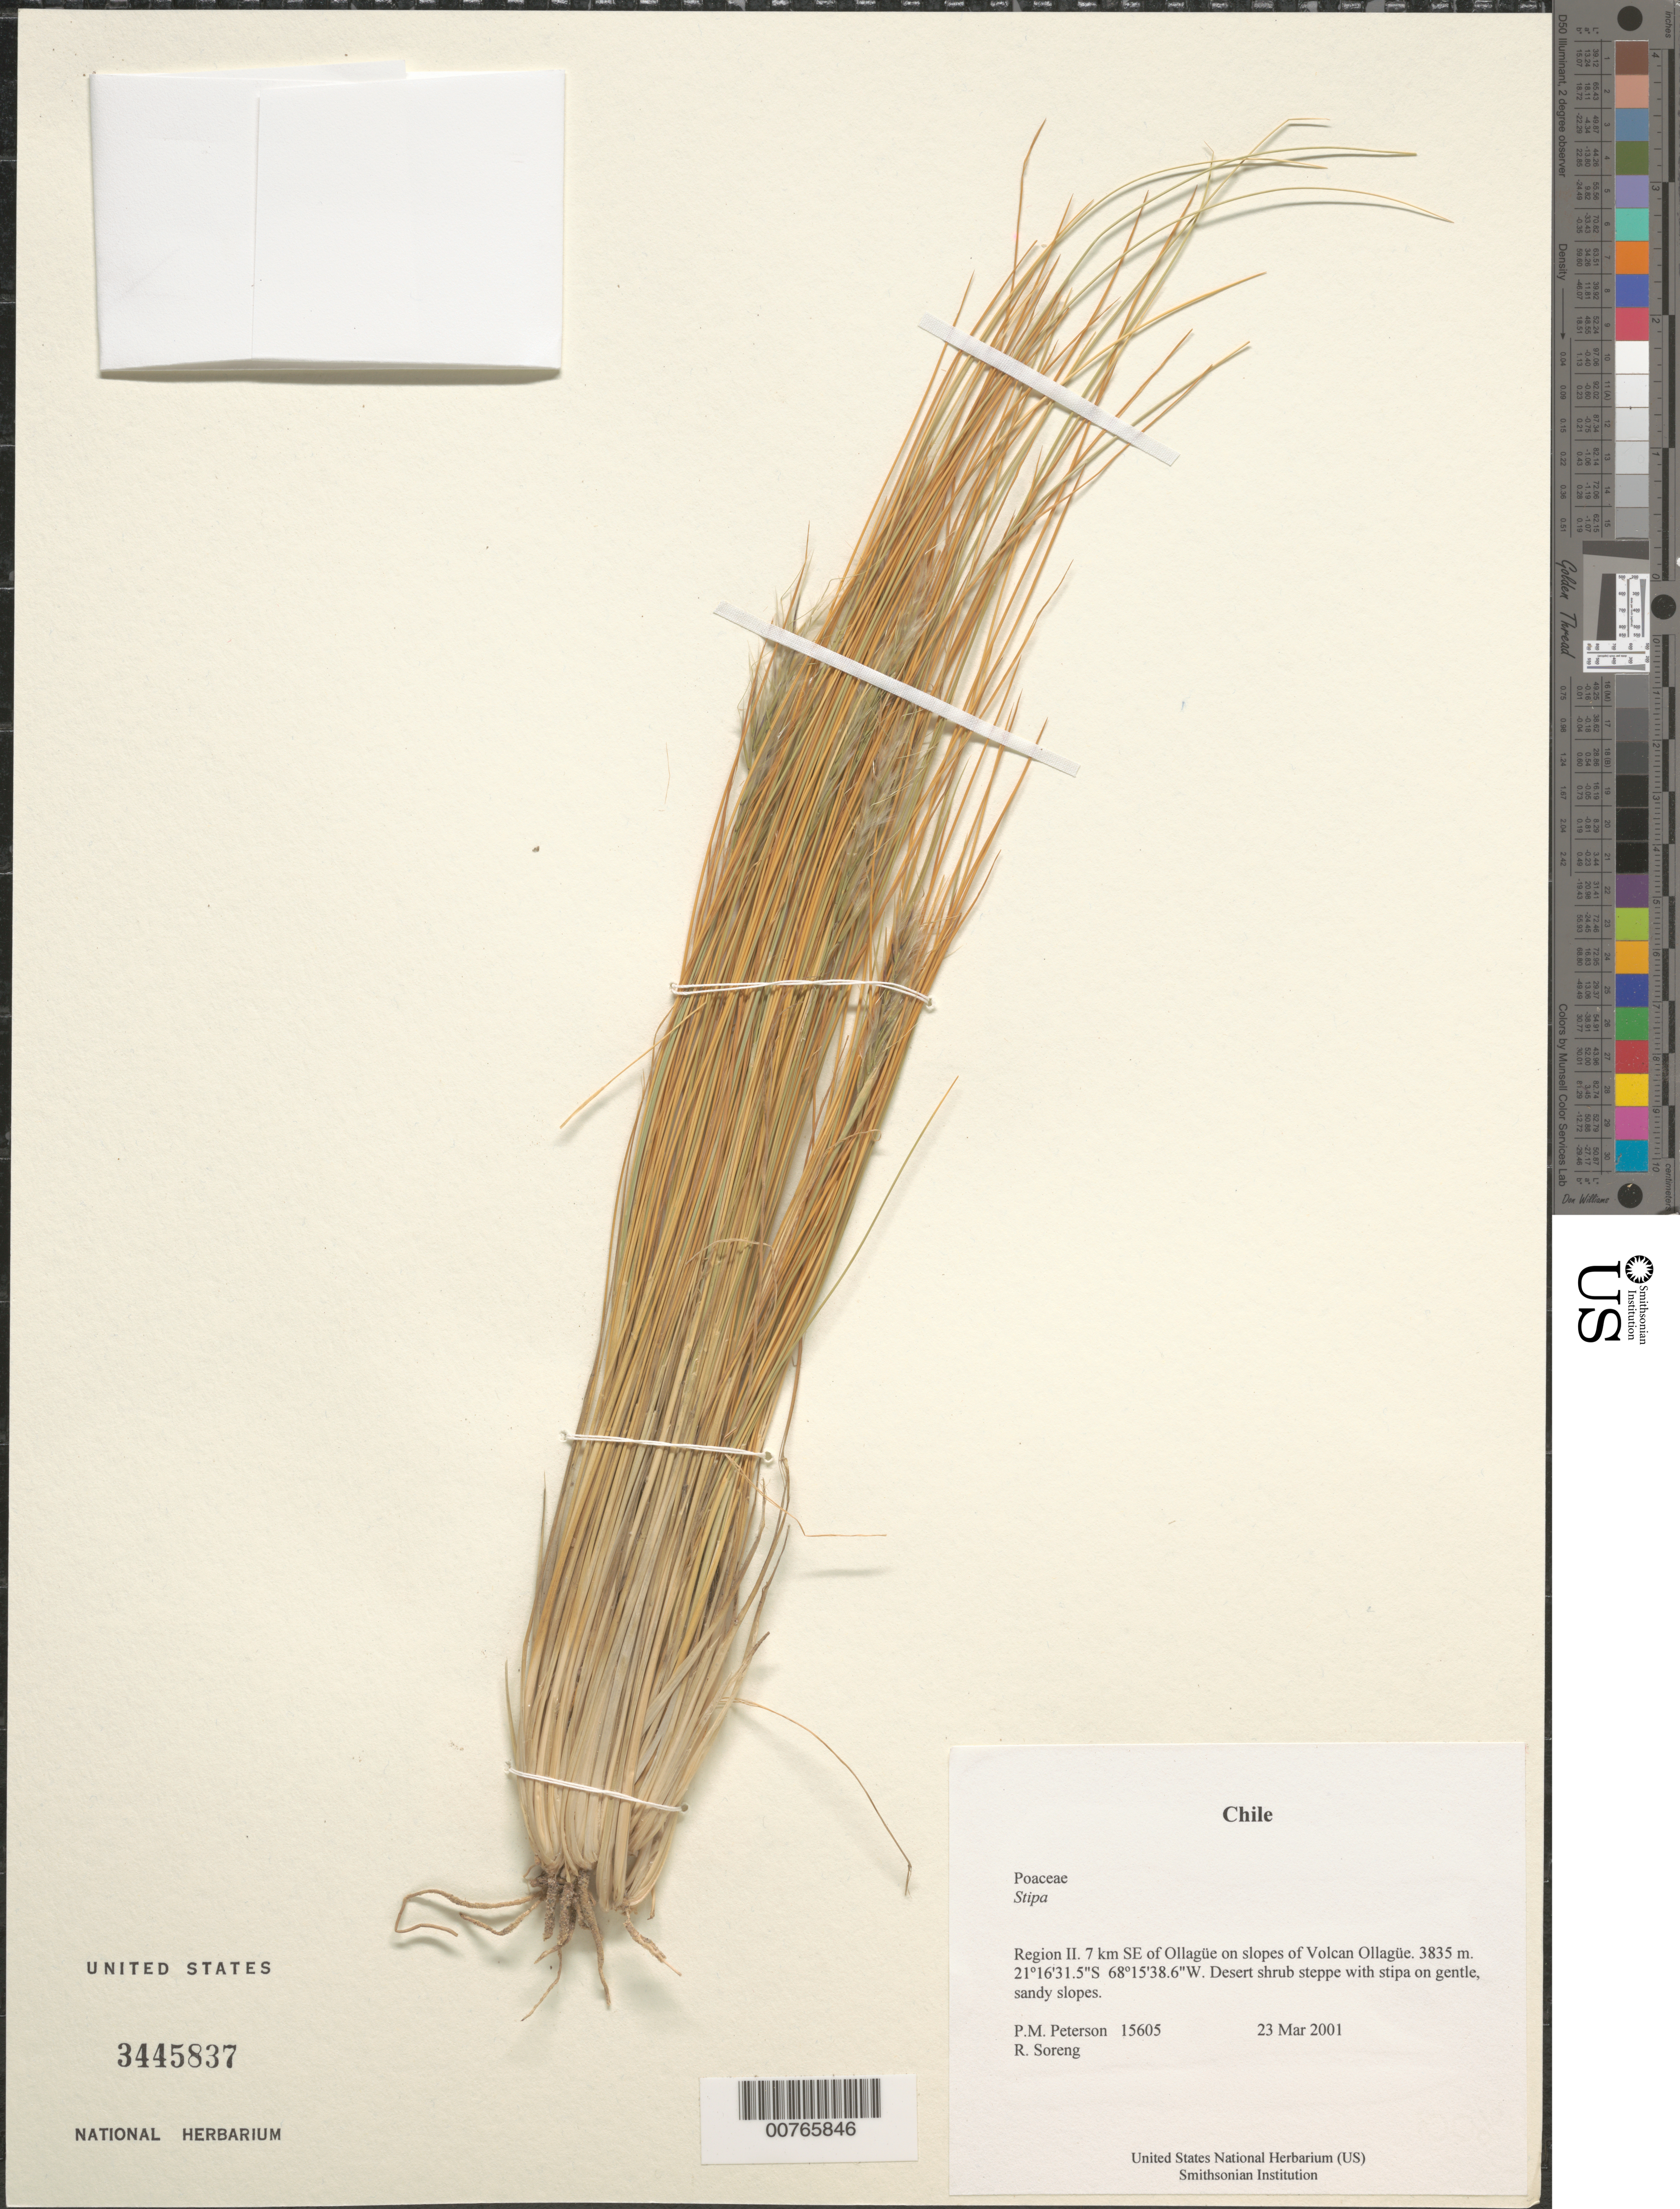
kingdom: Plantae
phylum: Tracheophyta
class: Liliopsida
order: Poales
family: Poaceae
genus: Pappostipa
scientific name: Pappostipa frigida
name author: (Phil.) Romasch.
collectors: P. M. Peterson & R. J. Soreng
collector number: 15605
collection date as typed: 23 Mar 2001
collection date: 2001-03-23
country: Chile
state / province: Antofagasta (II)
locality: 7 km SE of Ollagüe on slopes of Volcan Ollagüe.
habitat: Desert shrub steppe with stipa on gentle, sandy slopes.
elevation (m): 3835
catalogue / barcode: US 3445837